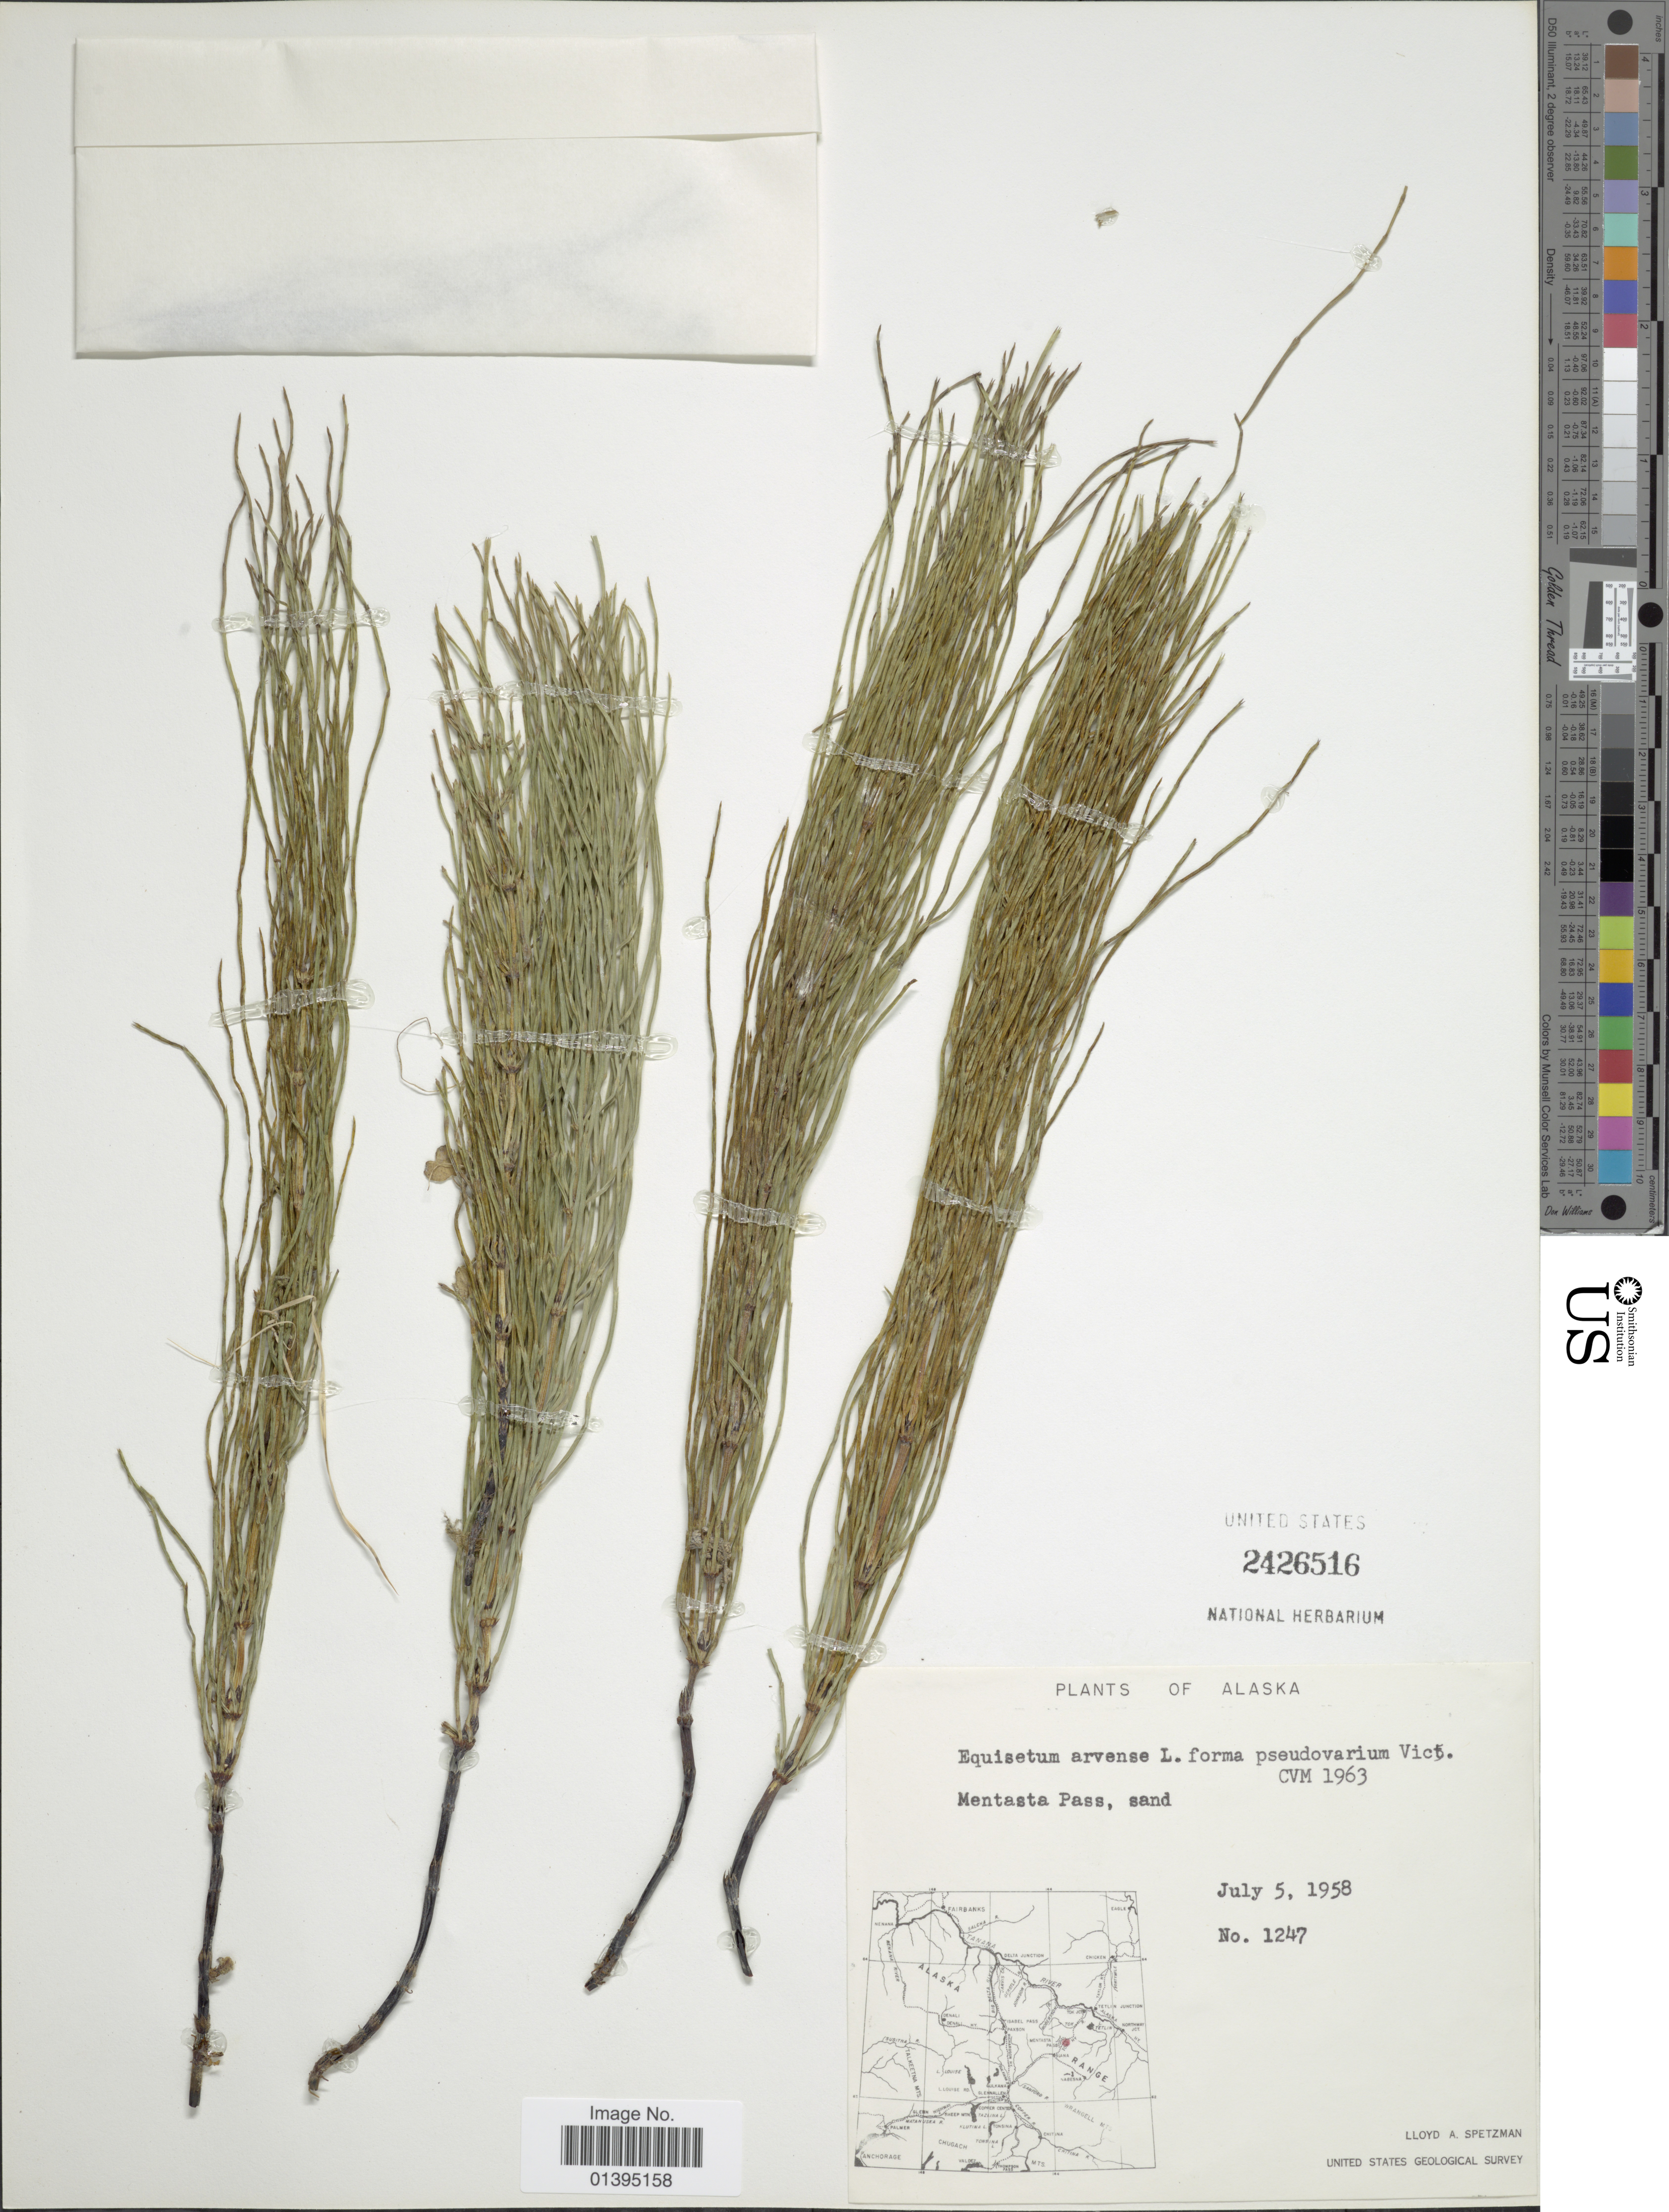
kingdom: Plantae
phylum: Tracheophyta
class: Polypodiopsida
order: Equisetales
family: Equisetaceae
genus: Equisetum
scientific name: Equisetum arvense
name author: L.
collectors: L. Spetzman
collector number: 1247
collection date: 1958-07-05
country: United States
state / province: Alaska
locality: Mentasta Pass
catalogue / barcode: US 2426516